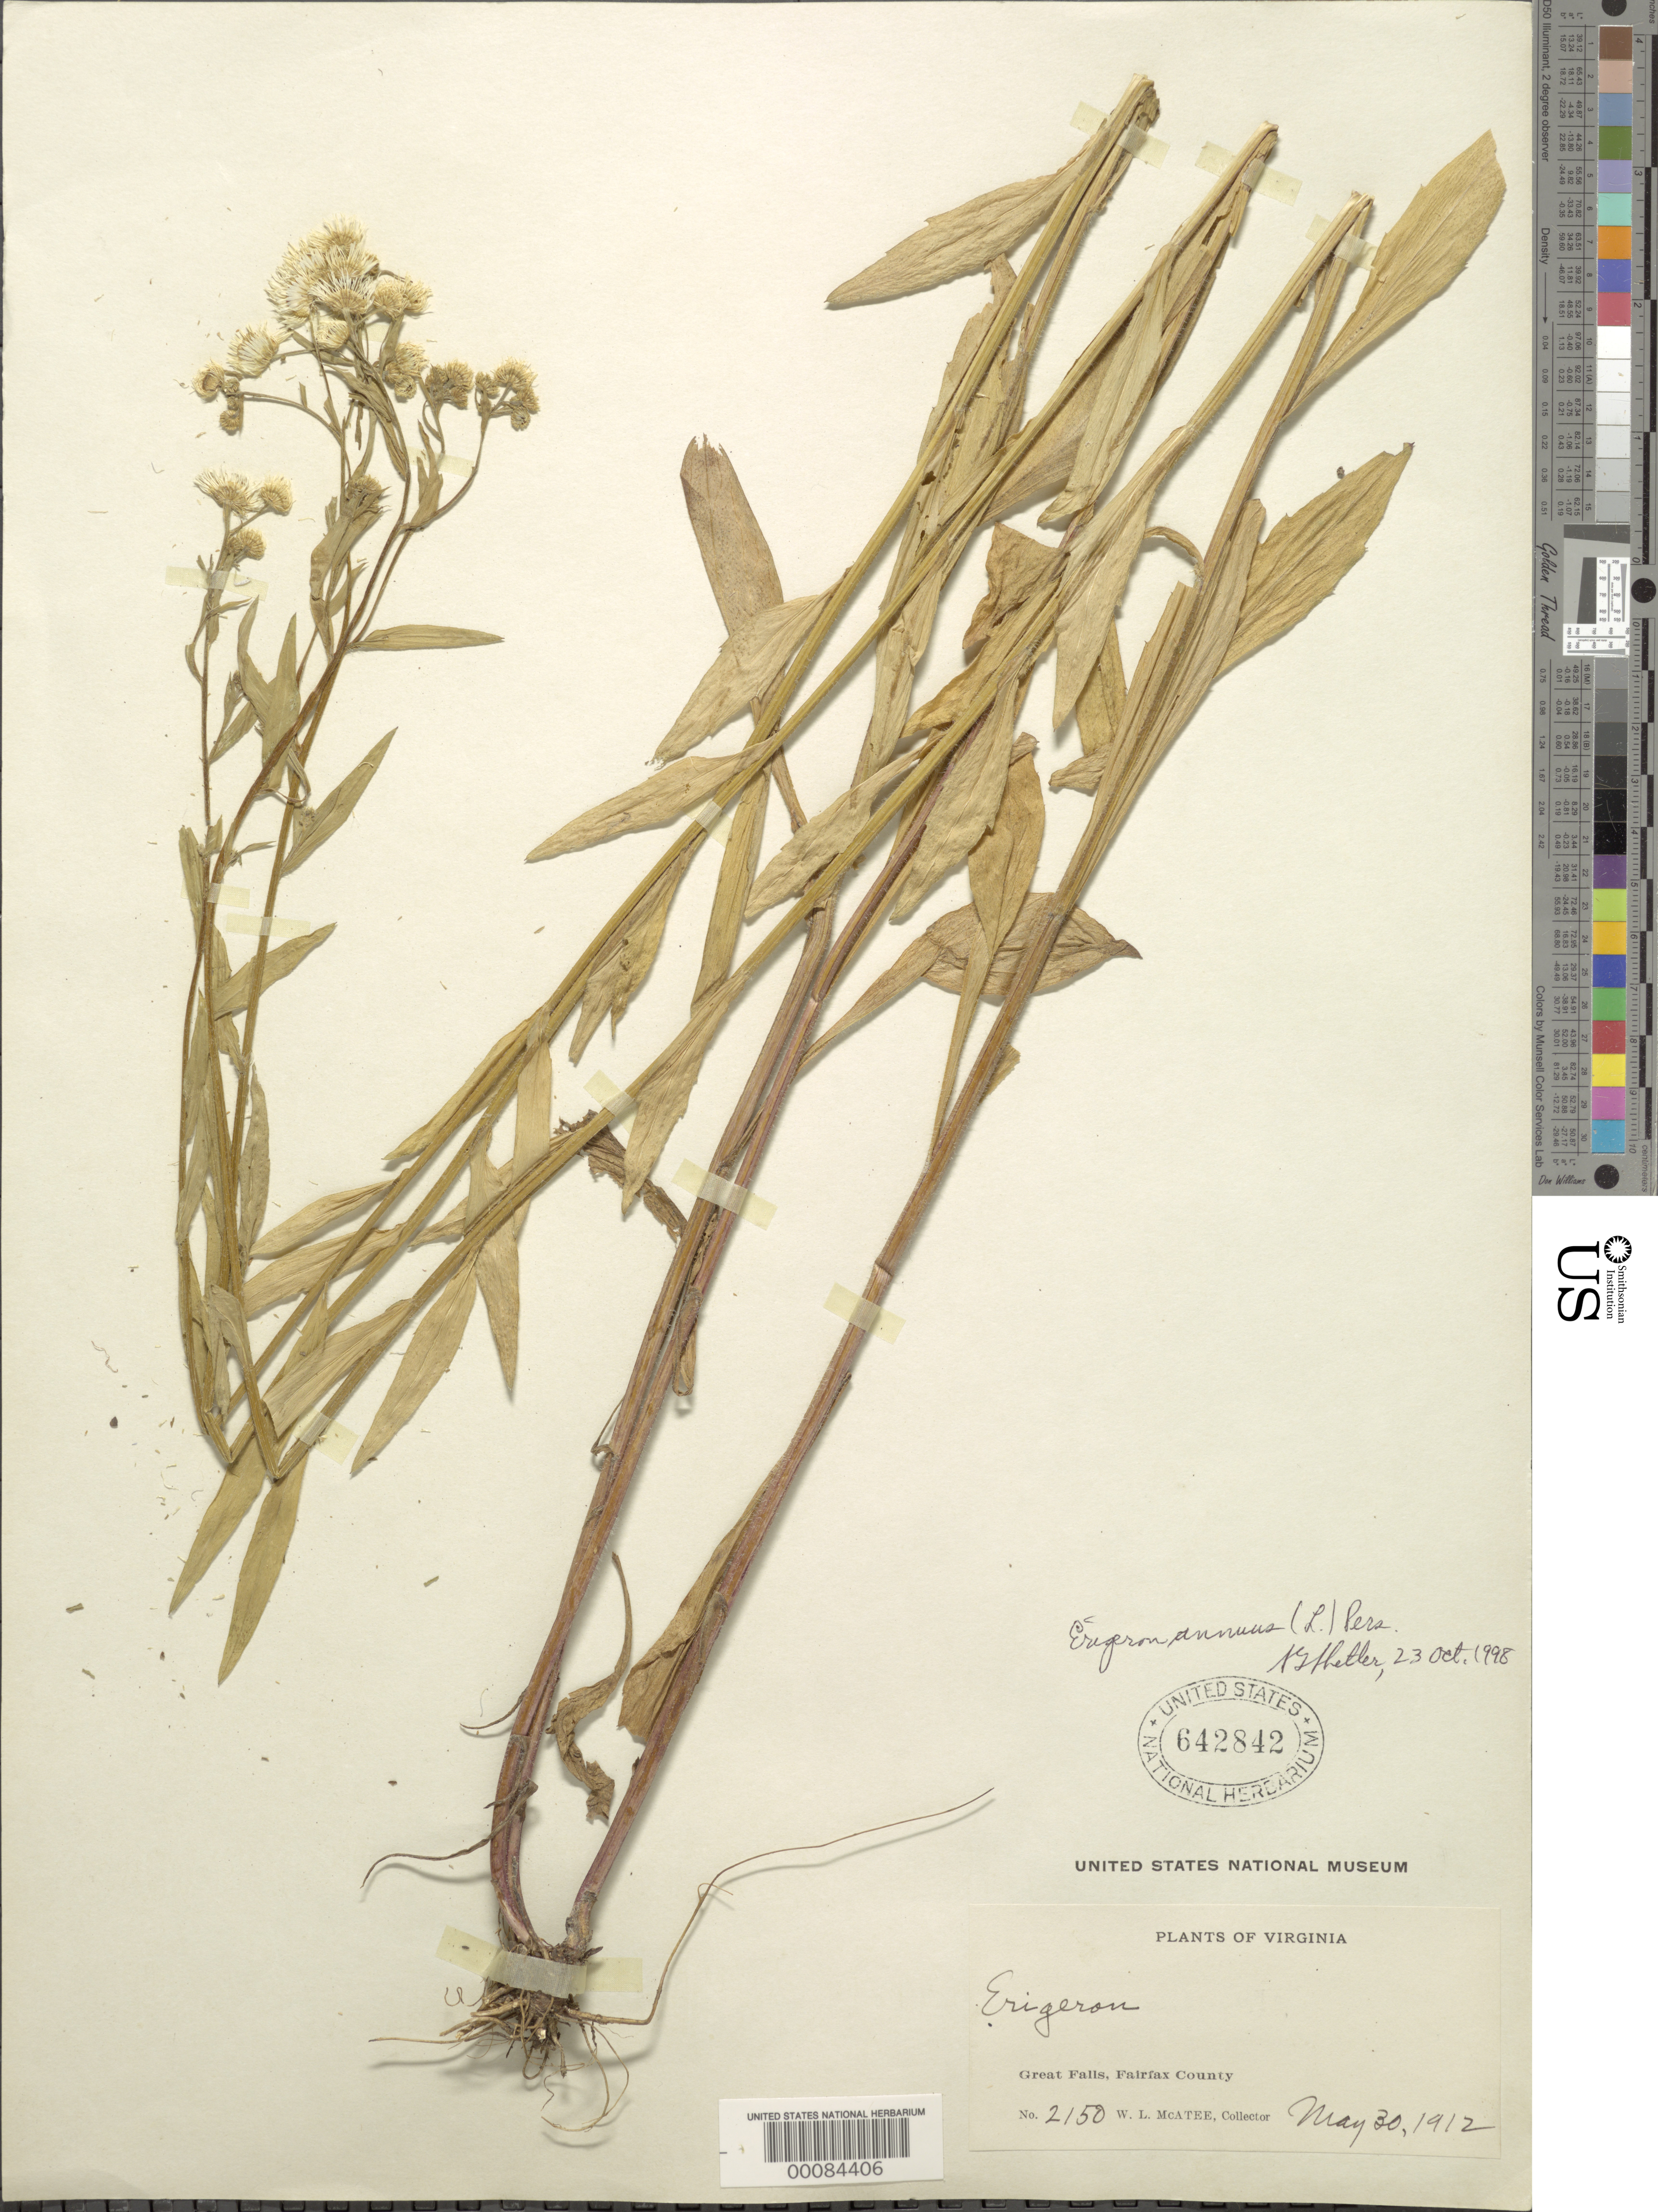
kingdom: Plantae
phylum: Tracheophyta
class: Magnoliopsida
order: Asterales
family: Asteraceae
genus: Erigeron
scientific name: Erigeron annuus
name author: (L.) Pers.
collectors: W. McAtee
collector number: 2150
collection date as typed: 30 May 1912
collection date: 1912-05-30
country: United States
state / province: Virginia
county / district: Fairfax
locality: Great Falls C. & O. Canal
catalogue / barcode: US 642842